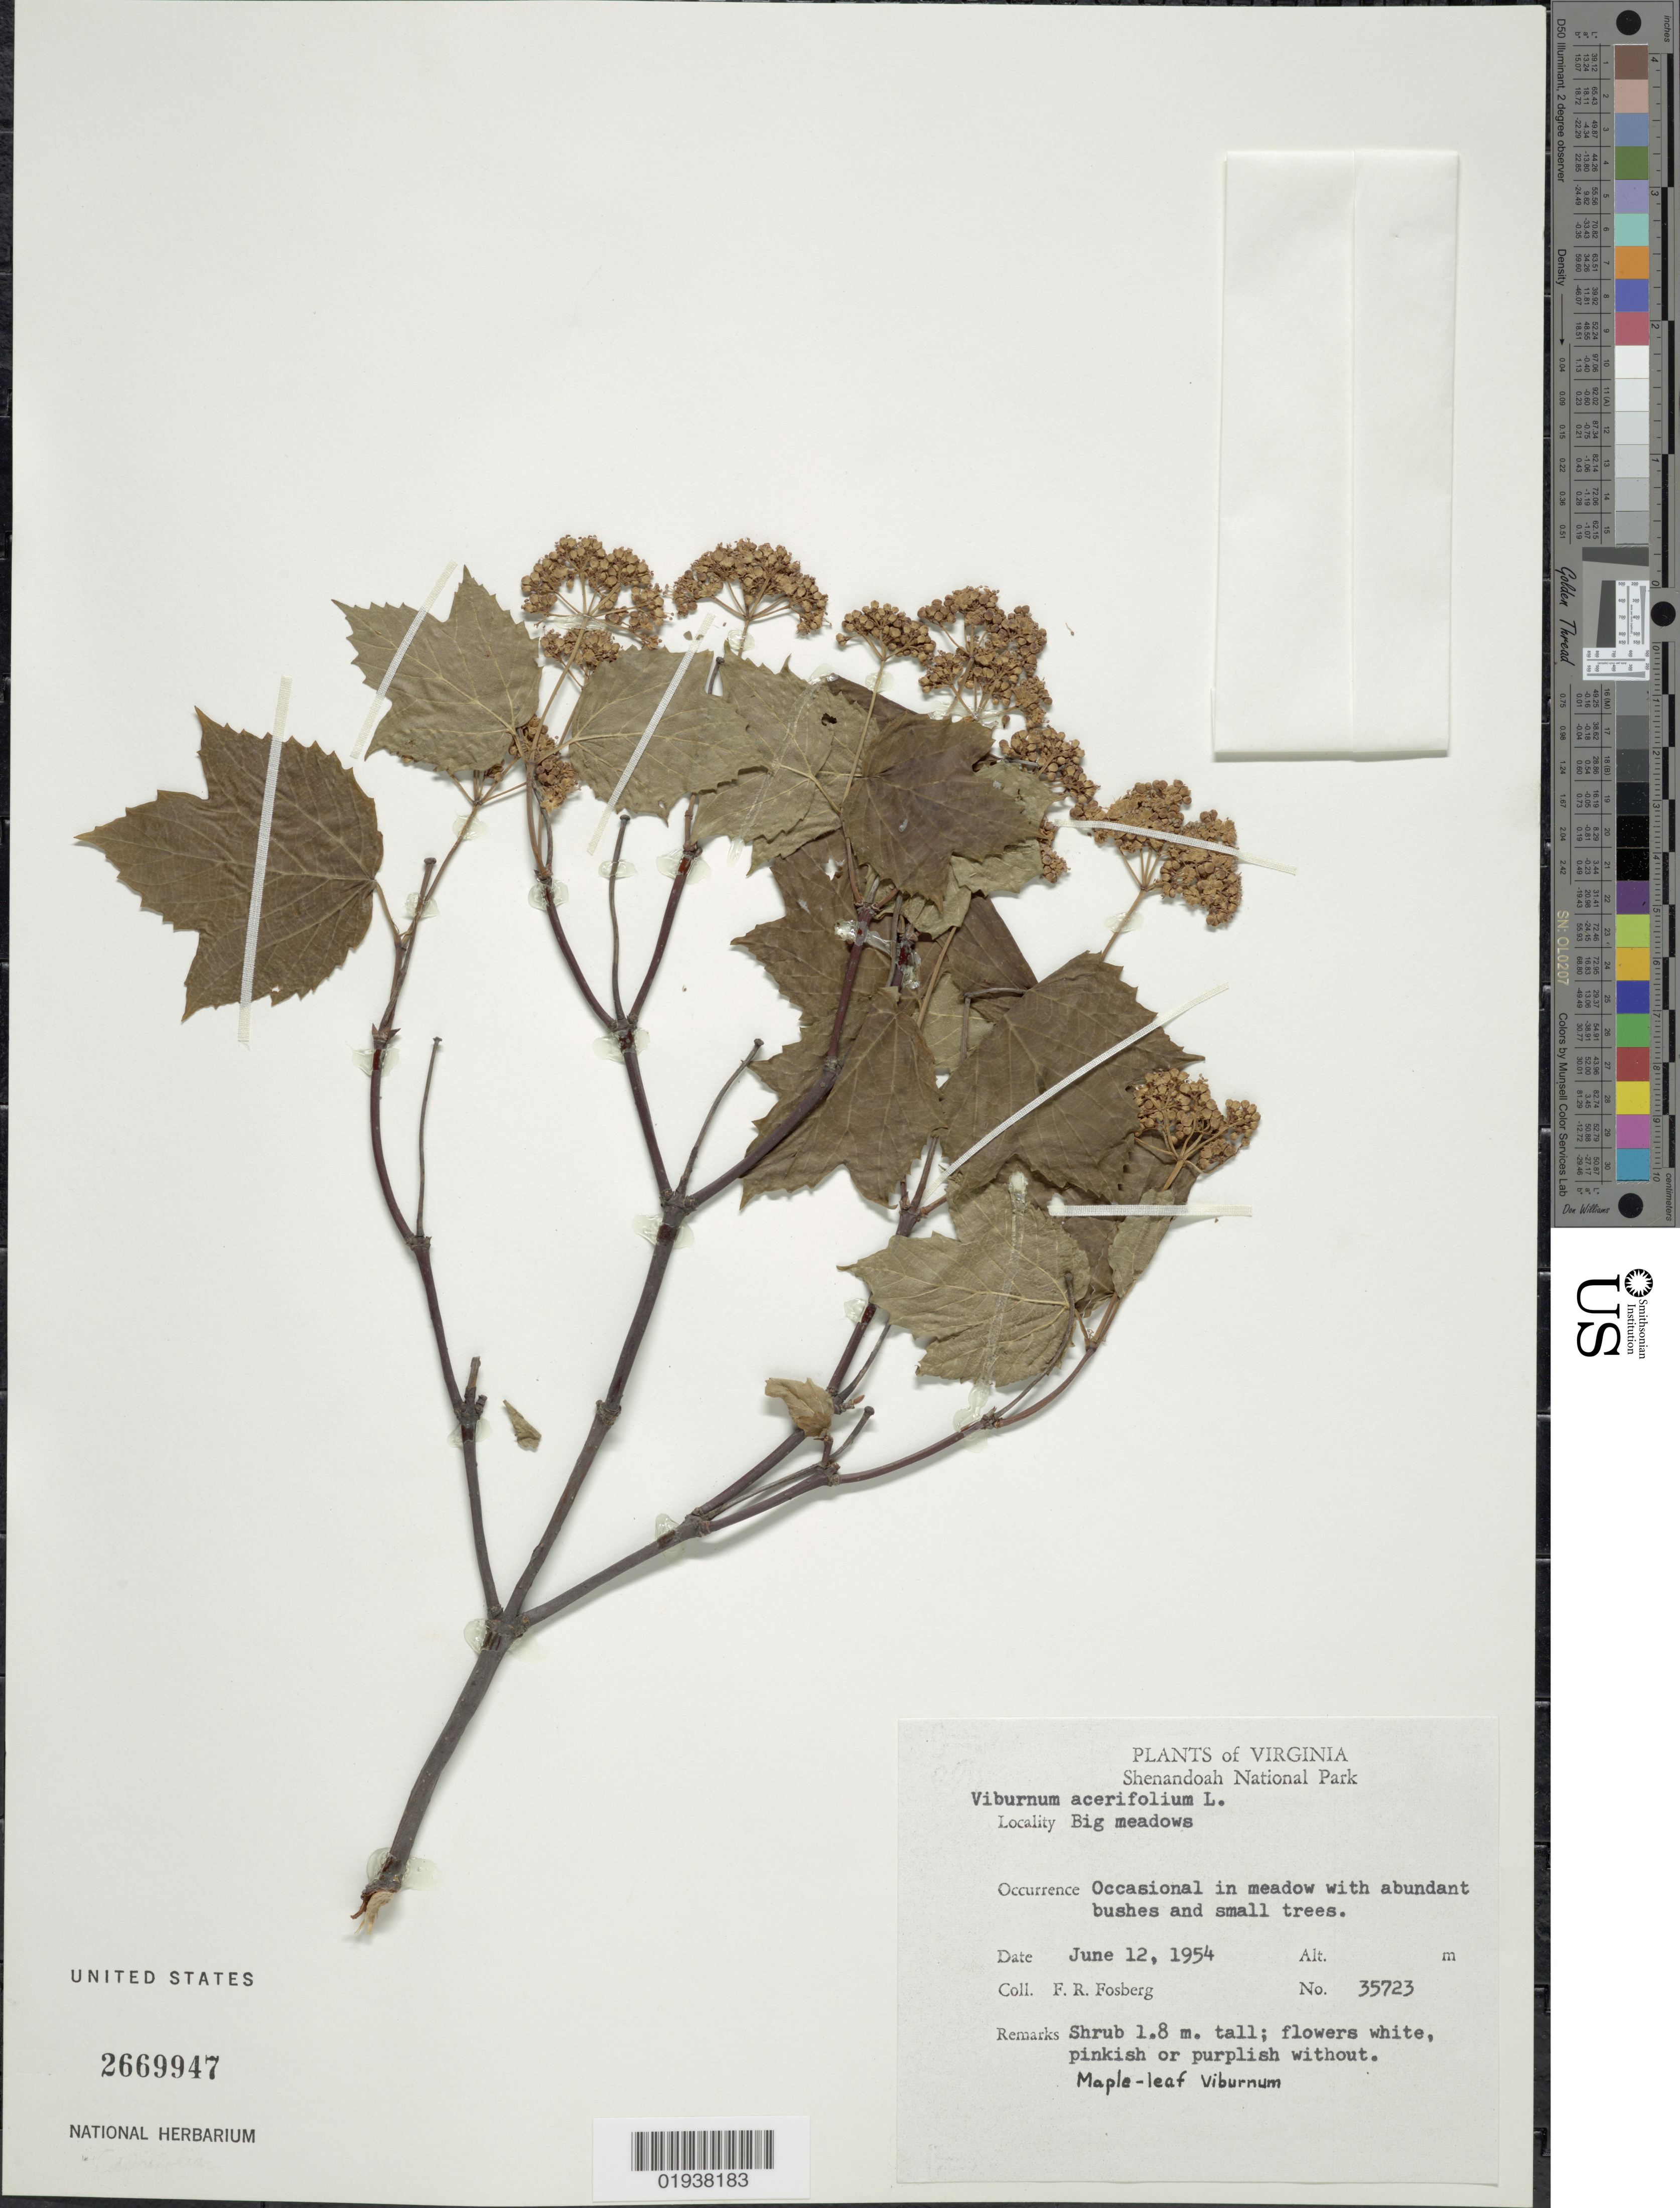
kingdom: Plantae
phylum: Tracheophyta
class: Magnoliopsida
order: Dipsacales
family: Viburnaceae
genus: Viburnum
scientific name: Viburnum acerifolium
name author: L.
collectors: F. R. Fosberg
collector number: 35723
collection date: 1954-06-12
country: United States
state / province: Virginia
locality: Shenandoah National Park. Big meadows.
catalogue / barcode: US 2669947